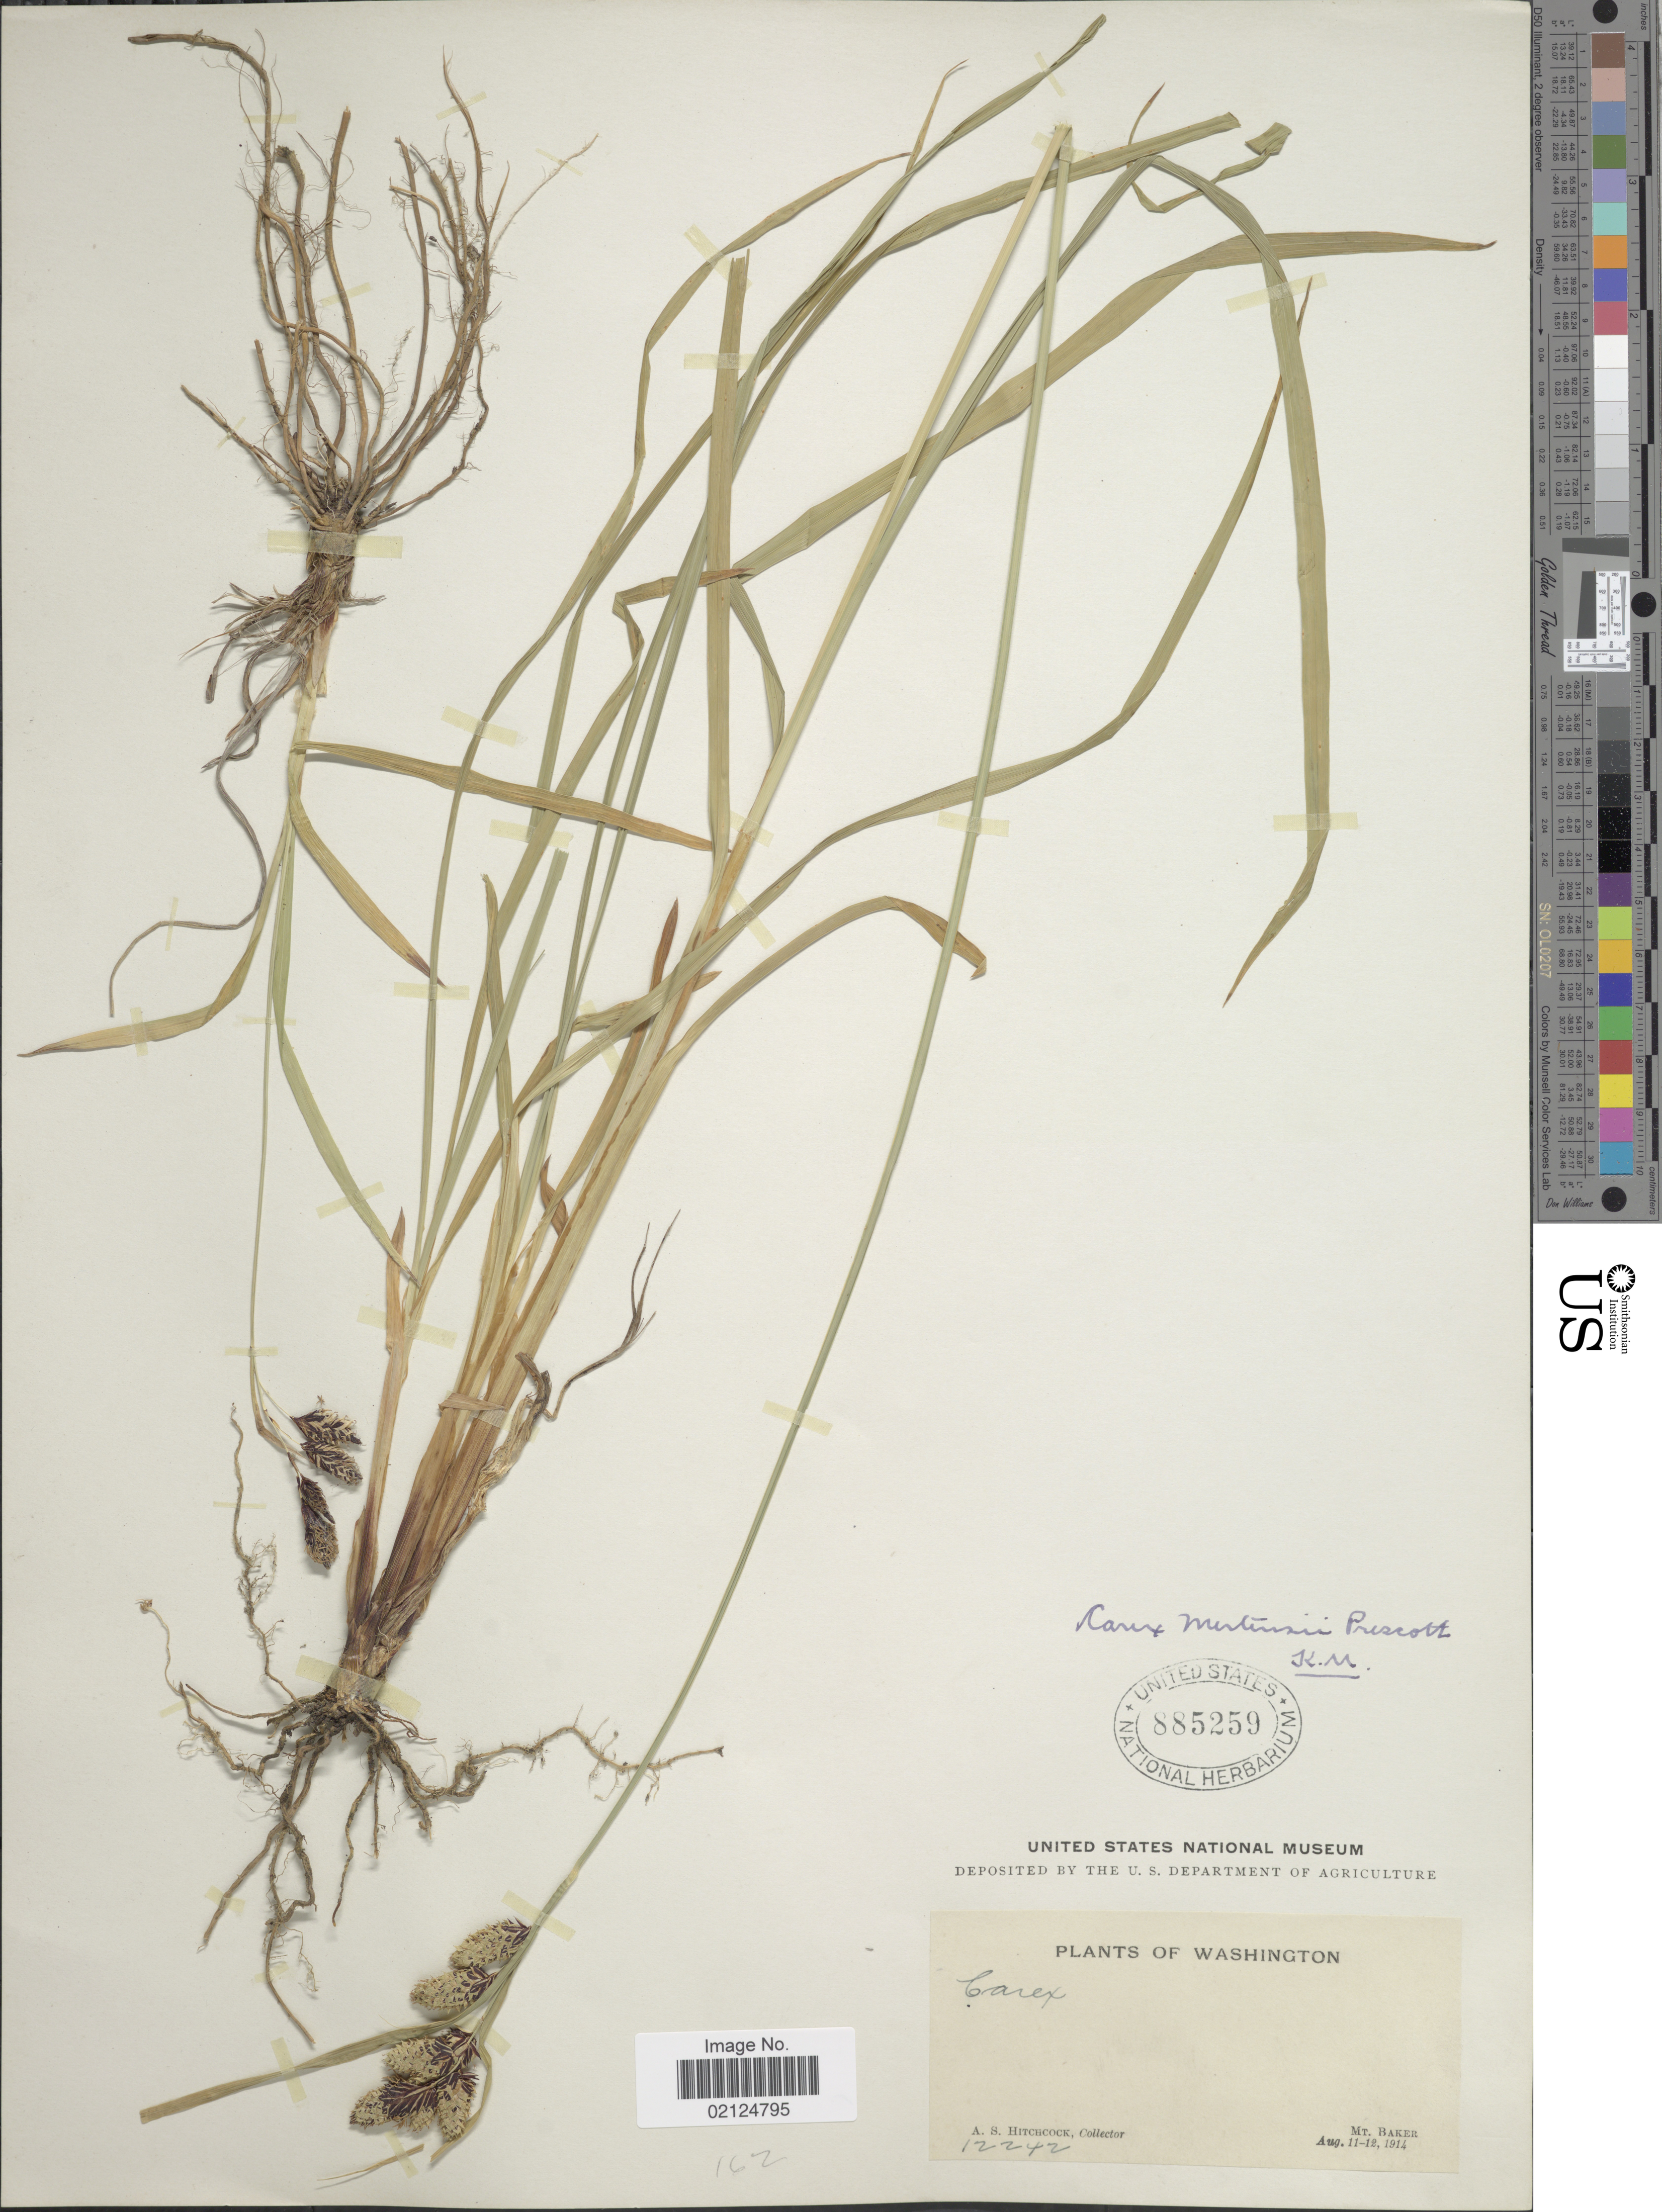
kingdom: Plantae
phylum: Tracheophyta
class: Liliopsida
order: Poales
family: Cyperaceae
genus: Carex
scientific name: Carex mertensii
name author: J.D. Prescott ex Bong.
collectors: A. S. Hitchcock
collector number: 12242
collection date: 1914-08-11/1914-08-12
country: United States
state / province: Washington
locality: Mt. Baker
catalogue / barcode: US 885259